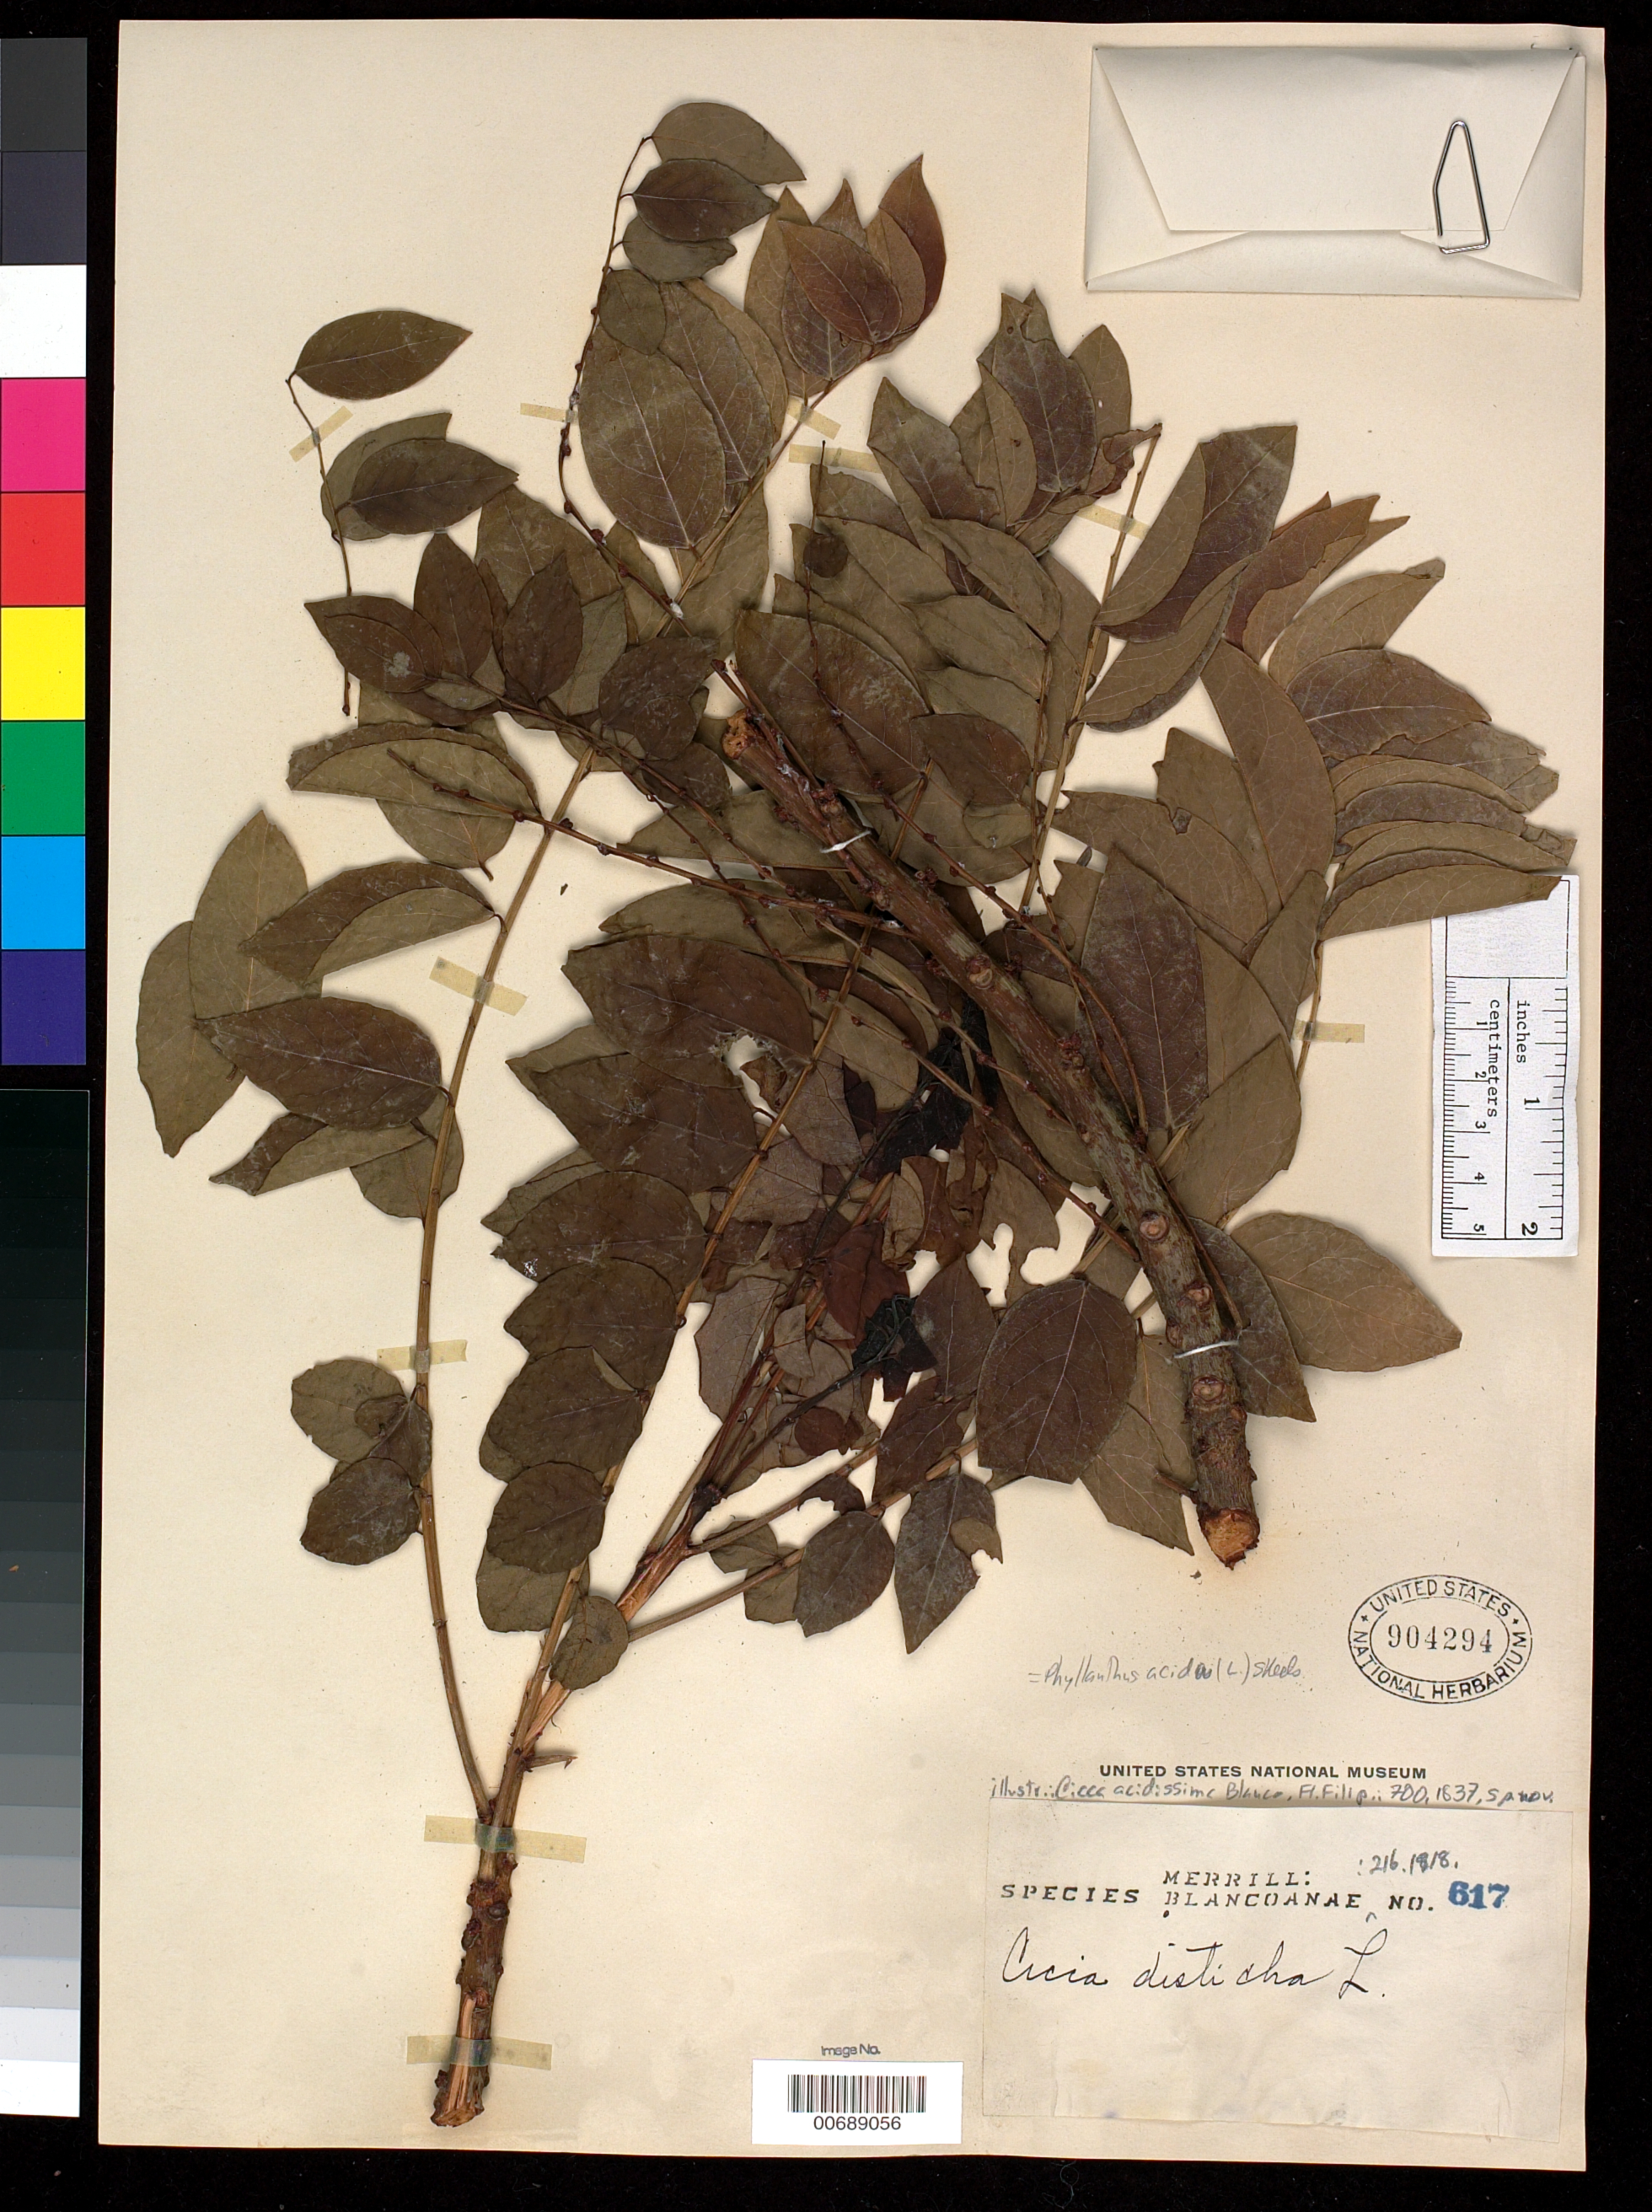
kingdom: Plantae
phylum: Tracheophyta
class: Magnoliopsida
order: Malpighiales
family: Phyllanthaceae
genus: Phyllanthus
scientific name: Phyllanthus acidus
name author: (L.) Skeels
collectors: E. D. Merrill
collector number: Sp. Blancoan. 0617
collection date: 1914-03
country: Philippines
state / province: National Capital Region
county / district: Manila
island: Luzon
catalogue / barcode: US 904294